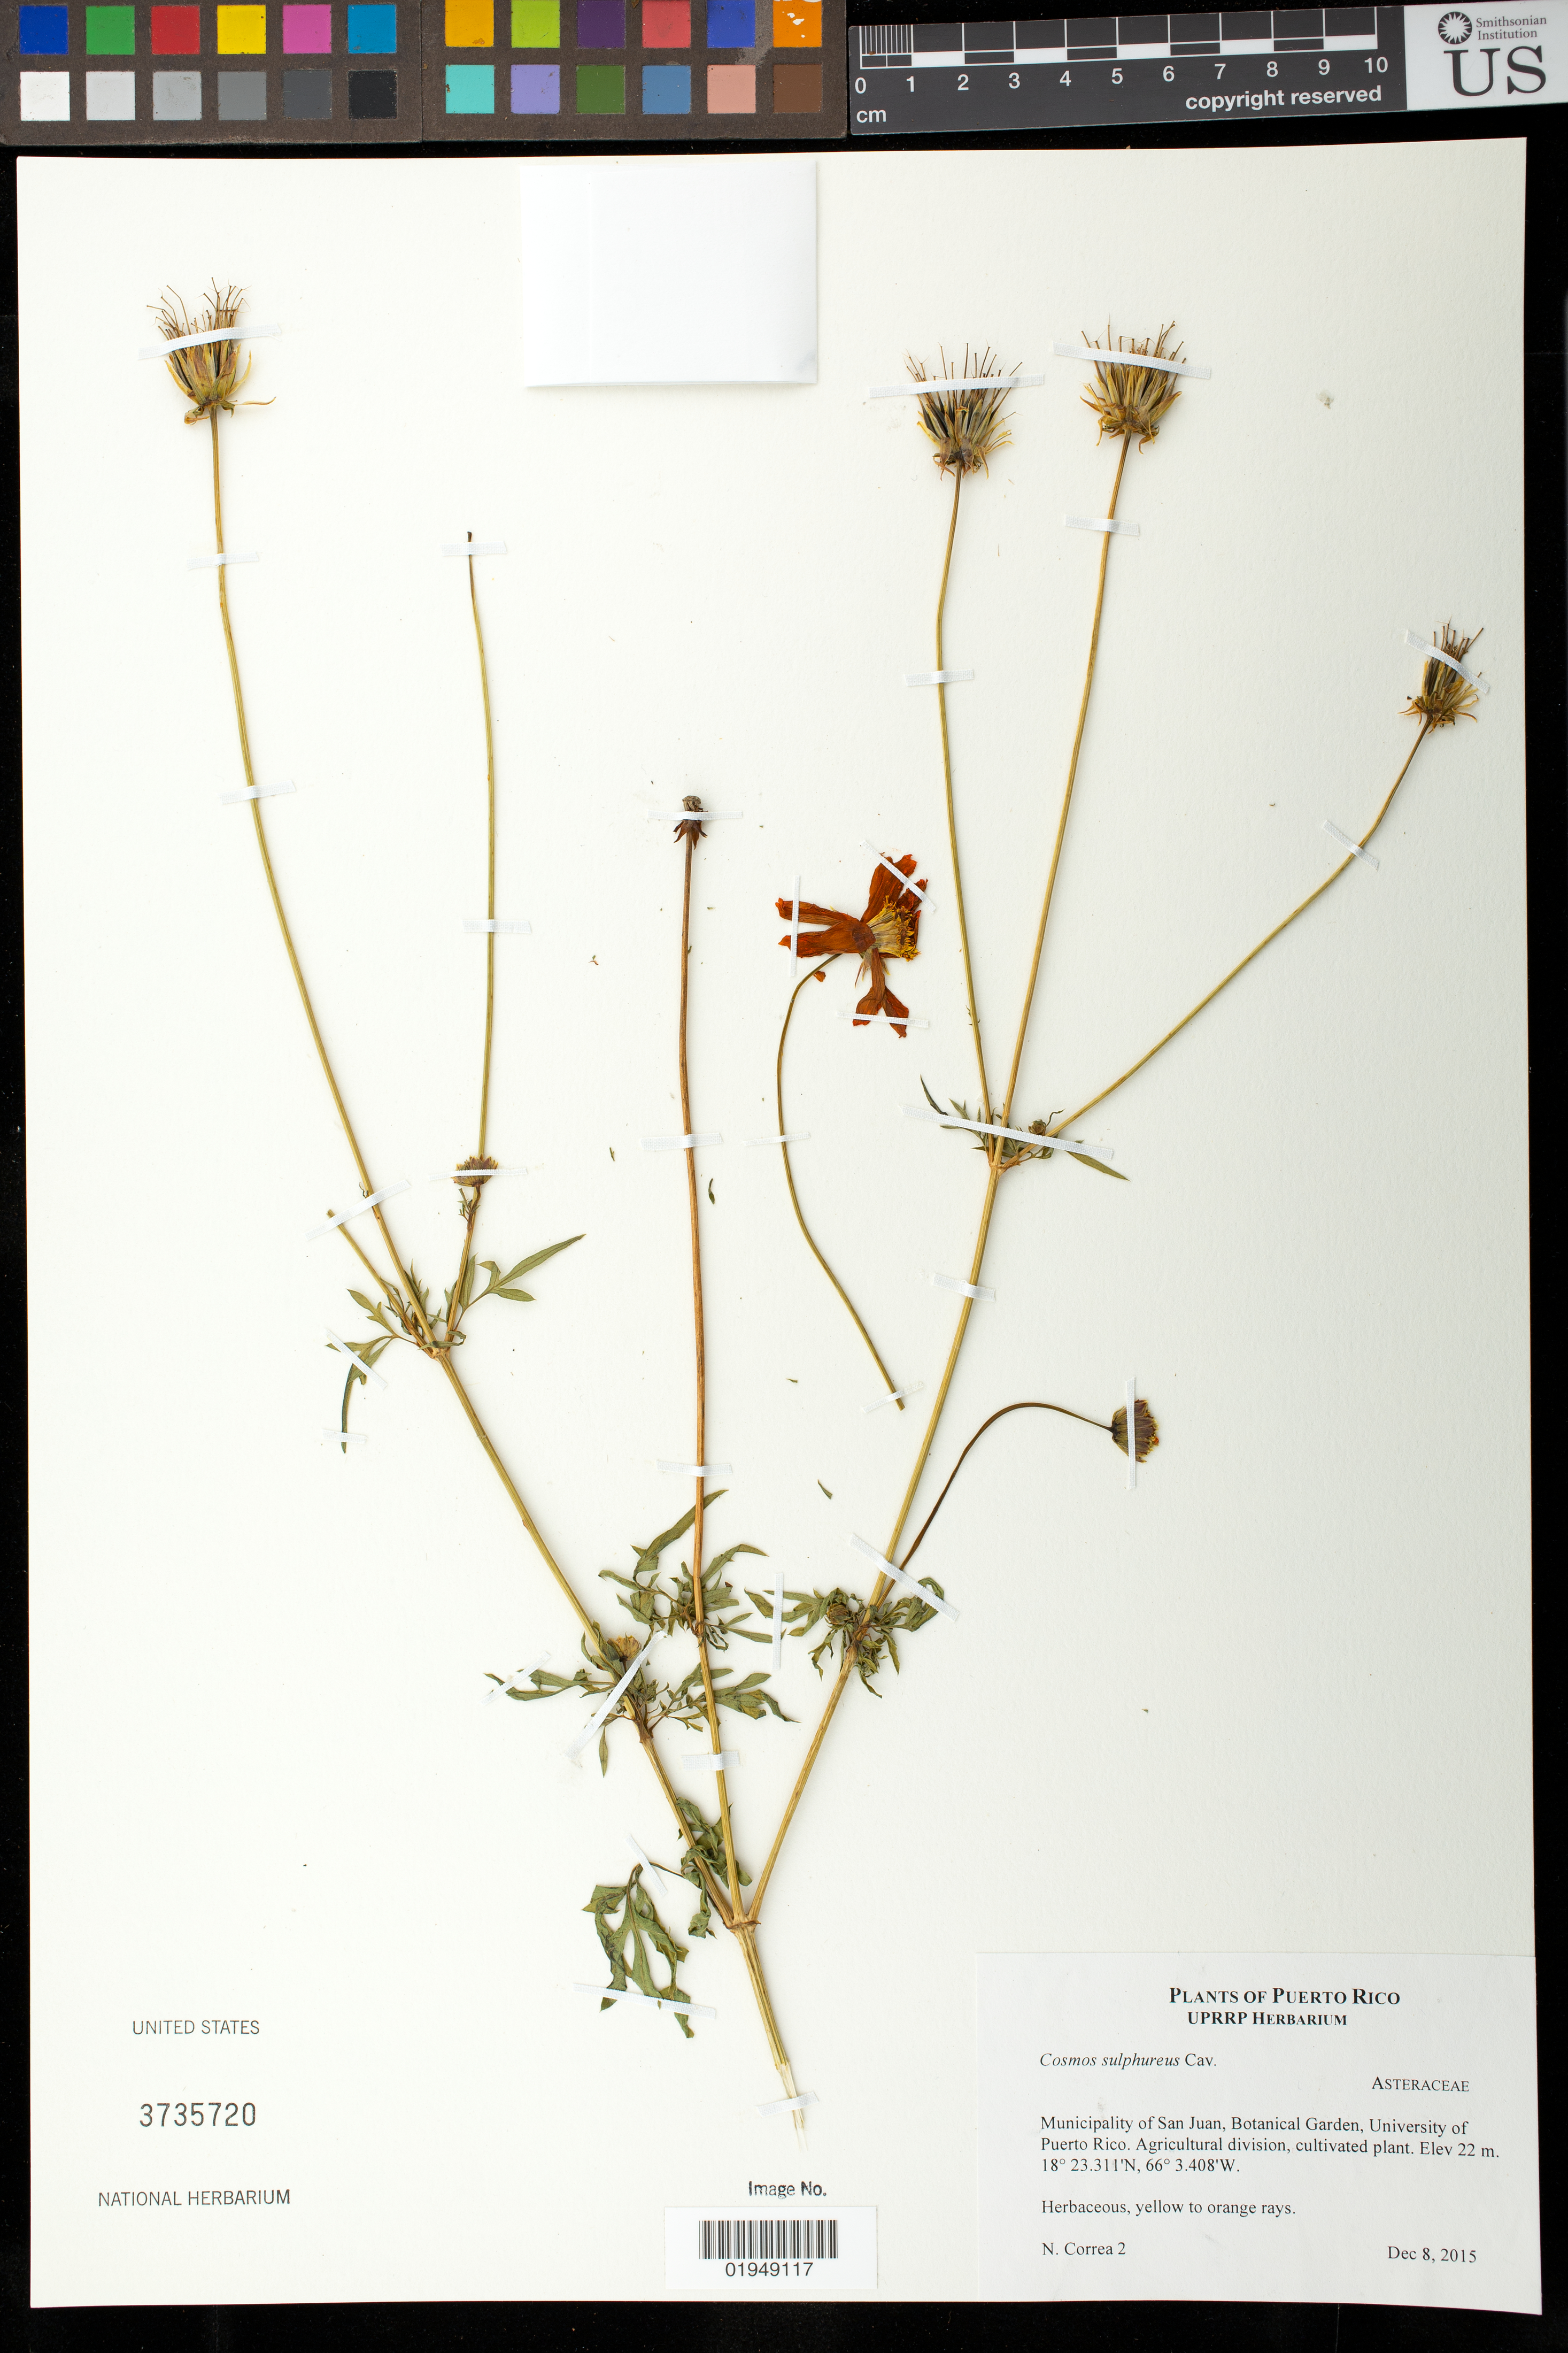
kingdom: Plantae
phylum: Tracheophyta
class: Magnoliopsida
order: Asterales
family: Asteraceae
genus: Cosmos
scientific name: Cosmos sulphureus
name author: Cav.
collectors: N. Correa & J. D. Ackerman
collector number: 2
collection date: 2015-12-08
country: Puerto Rico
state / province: San Juan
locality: Botanical Garden, University of Puerto Rico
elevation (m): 22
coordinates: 18 23.311 N, 66 3.408 W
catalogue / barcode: US 3735720